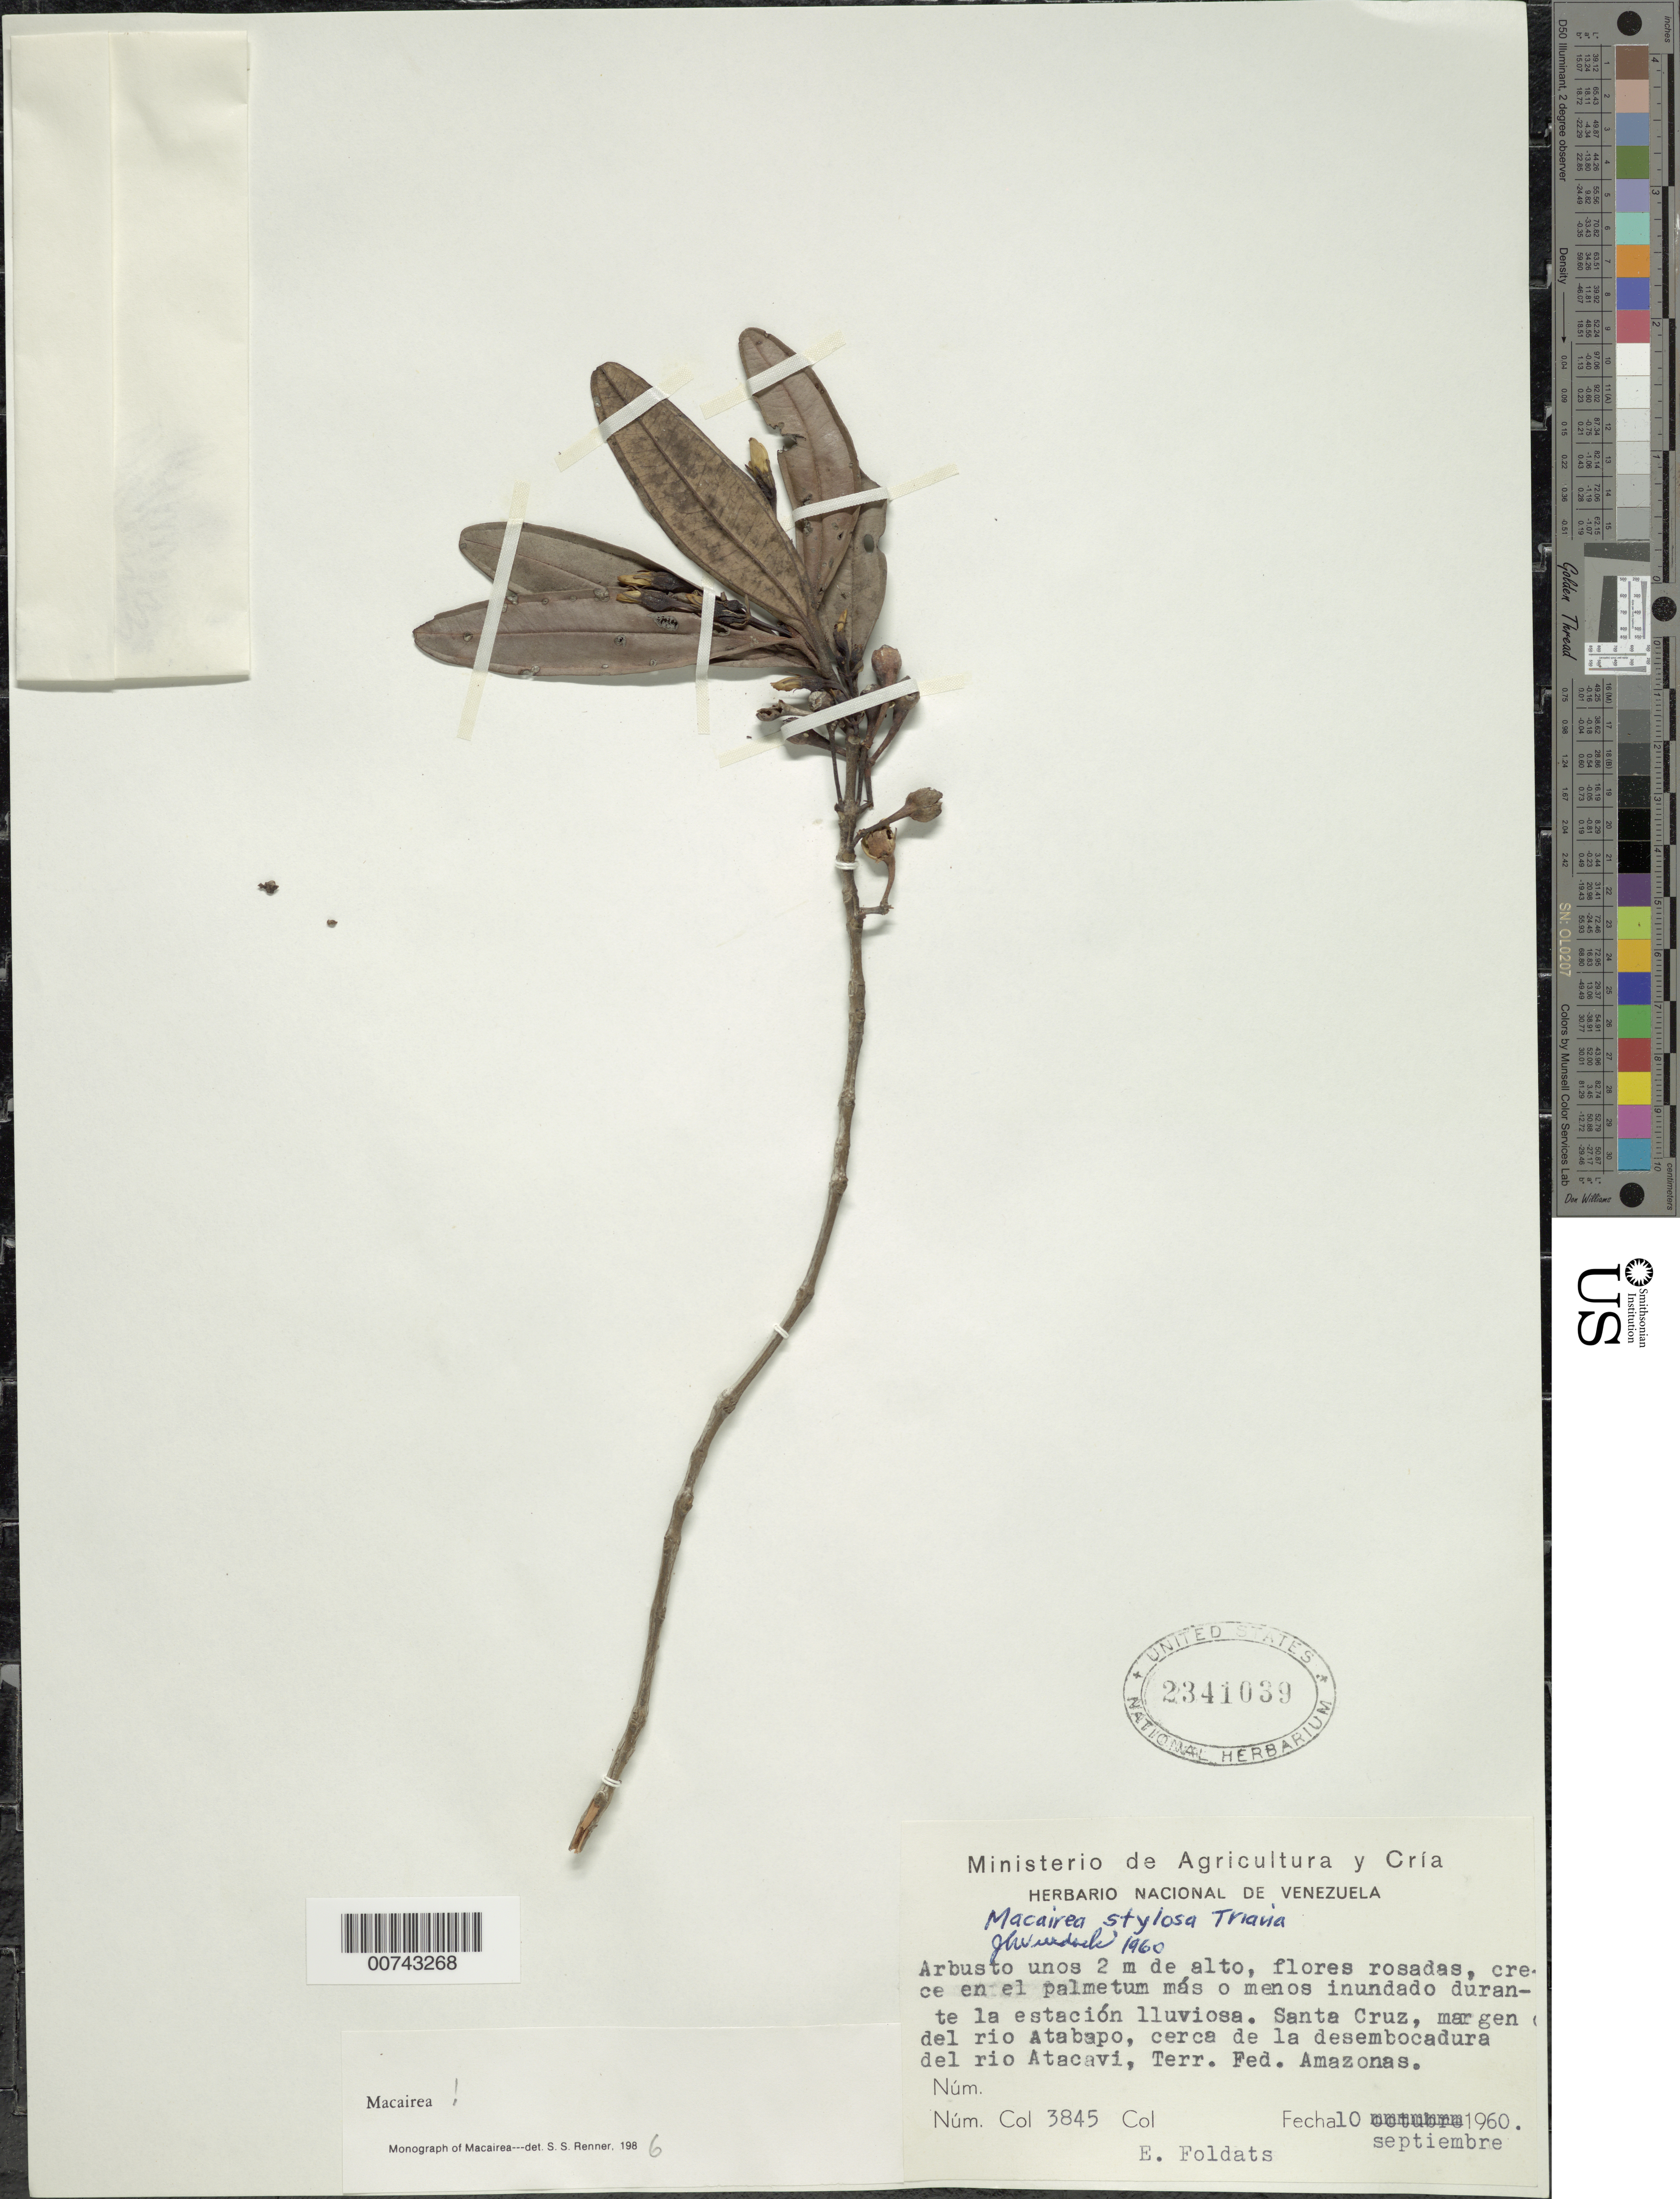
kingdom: Plantae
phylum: Tracheophyta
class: Magnoliopsida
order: Myrtales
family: Melastomataceae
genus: Macairea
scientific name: Macairea stylosa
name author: Triana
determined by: Wurdack, John J., (US), US (UNITED STATES)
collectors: E. Foldats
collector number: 3845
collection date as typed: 10-Sep-60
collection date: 1960-09-10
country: Venezuela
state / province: Amazonas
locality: Santa Cruz, Río Atabapo, cerca de la decembocadura del Río Atacavi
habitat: Margen del Rio Atabapo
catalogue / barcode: US 2341039